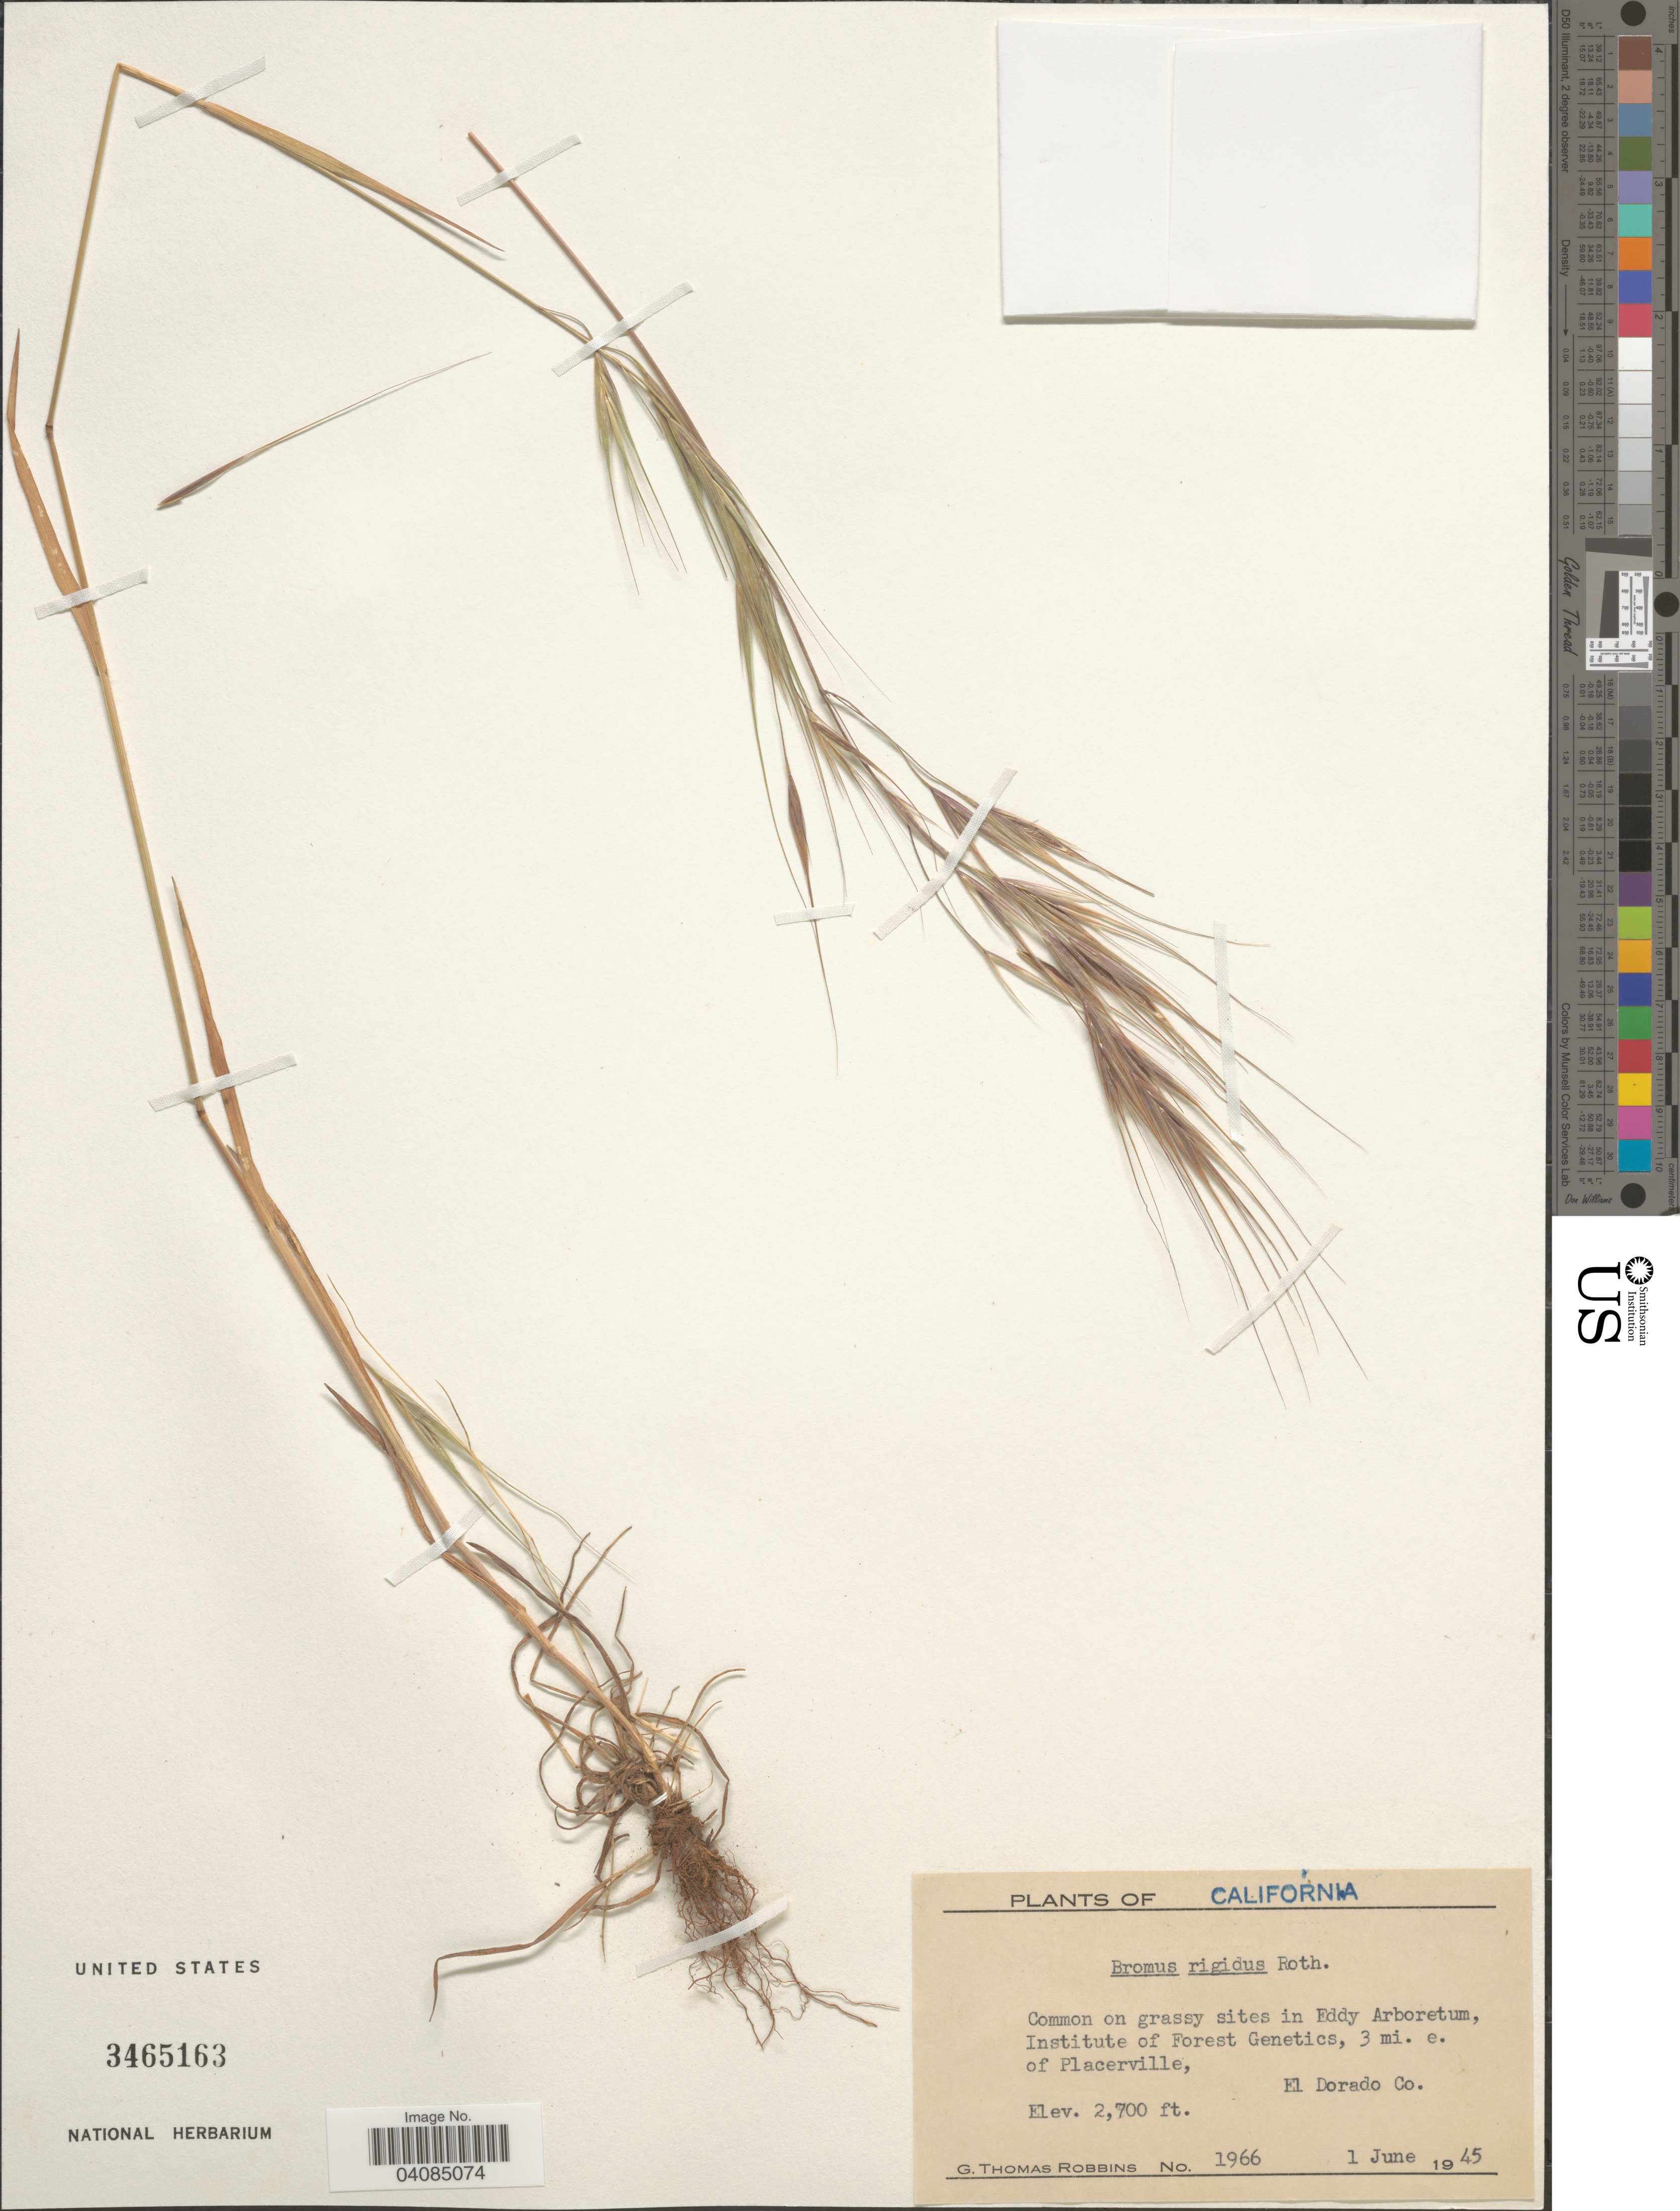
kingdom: Plantae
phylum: Tracheophyta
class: Liliopsida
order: Poales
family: Poaceae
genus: Bromus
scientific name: Bromus rigidus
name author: Roth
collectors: G. T. Robbins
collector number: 1966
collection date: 1945-06-01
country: United States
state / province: California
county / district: El Dorado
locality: Common on grassy sites in Eddy Arboretum, Institute of Forest Genetics, 3 mi. e. of Placerville, El Dorado Co.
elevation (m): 823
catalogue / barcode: US 3465163